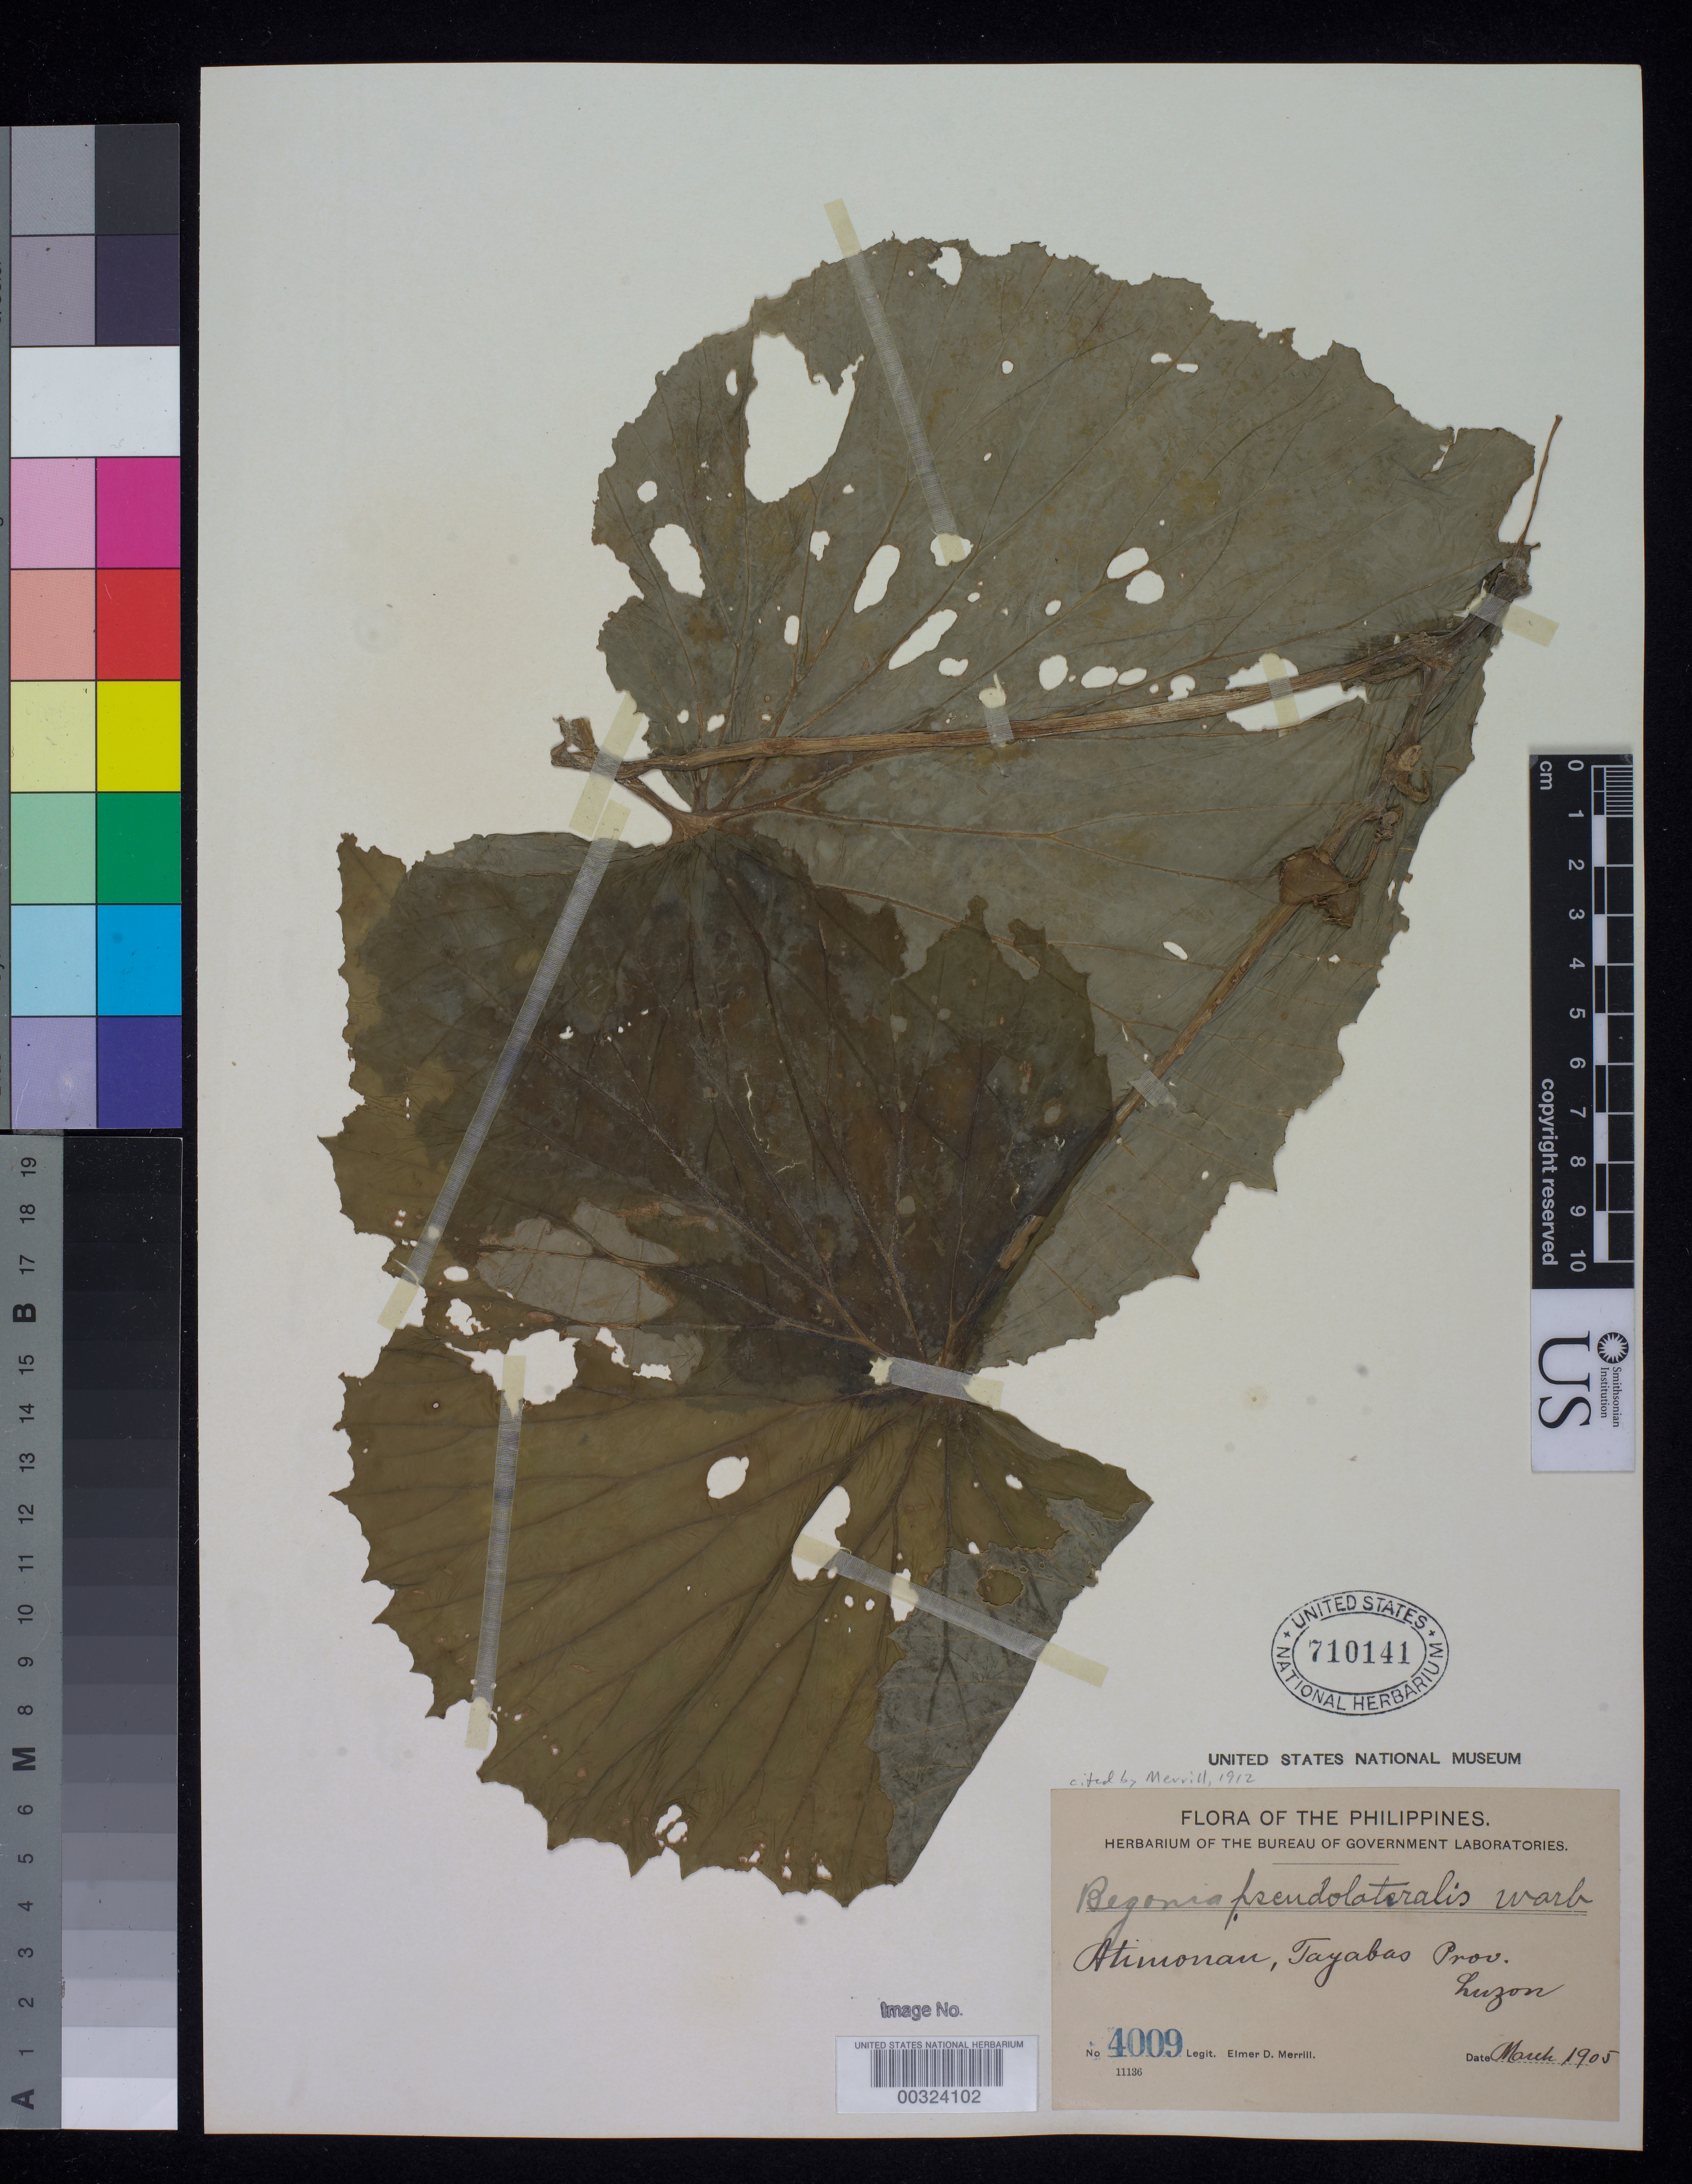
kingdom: Plantae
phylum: Tracheophyta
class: Magnoliopsida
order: Cucurbitales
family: Begoniaceae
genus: Begonia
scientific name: Begonia pseudolateralis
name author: Warb.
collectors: E. D. Merrill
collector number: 4009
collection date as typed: Mar 1905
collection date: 1905-03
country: Philippines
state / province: Calabarzon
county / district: Quezon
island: Luzon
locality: Atimonan, tayabas prov. [= quezon province]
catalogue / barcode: US 710141